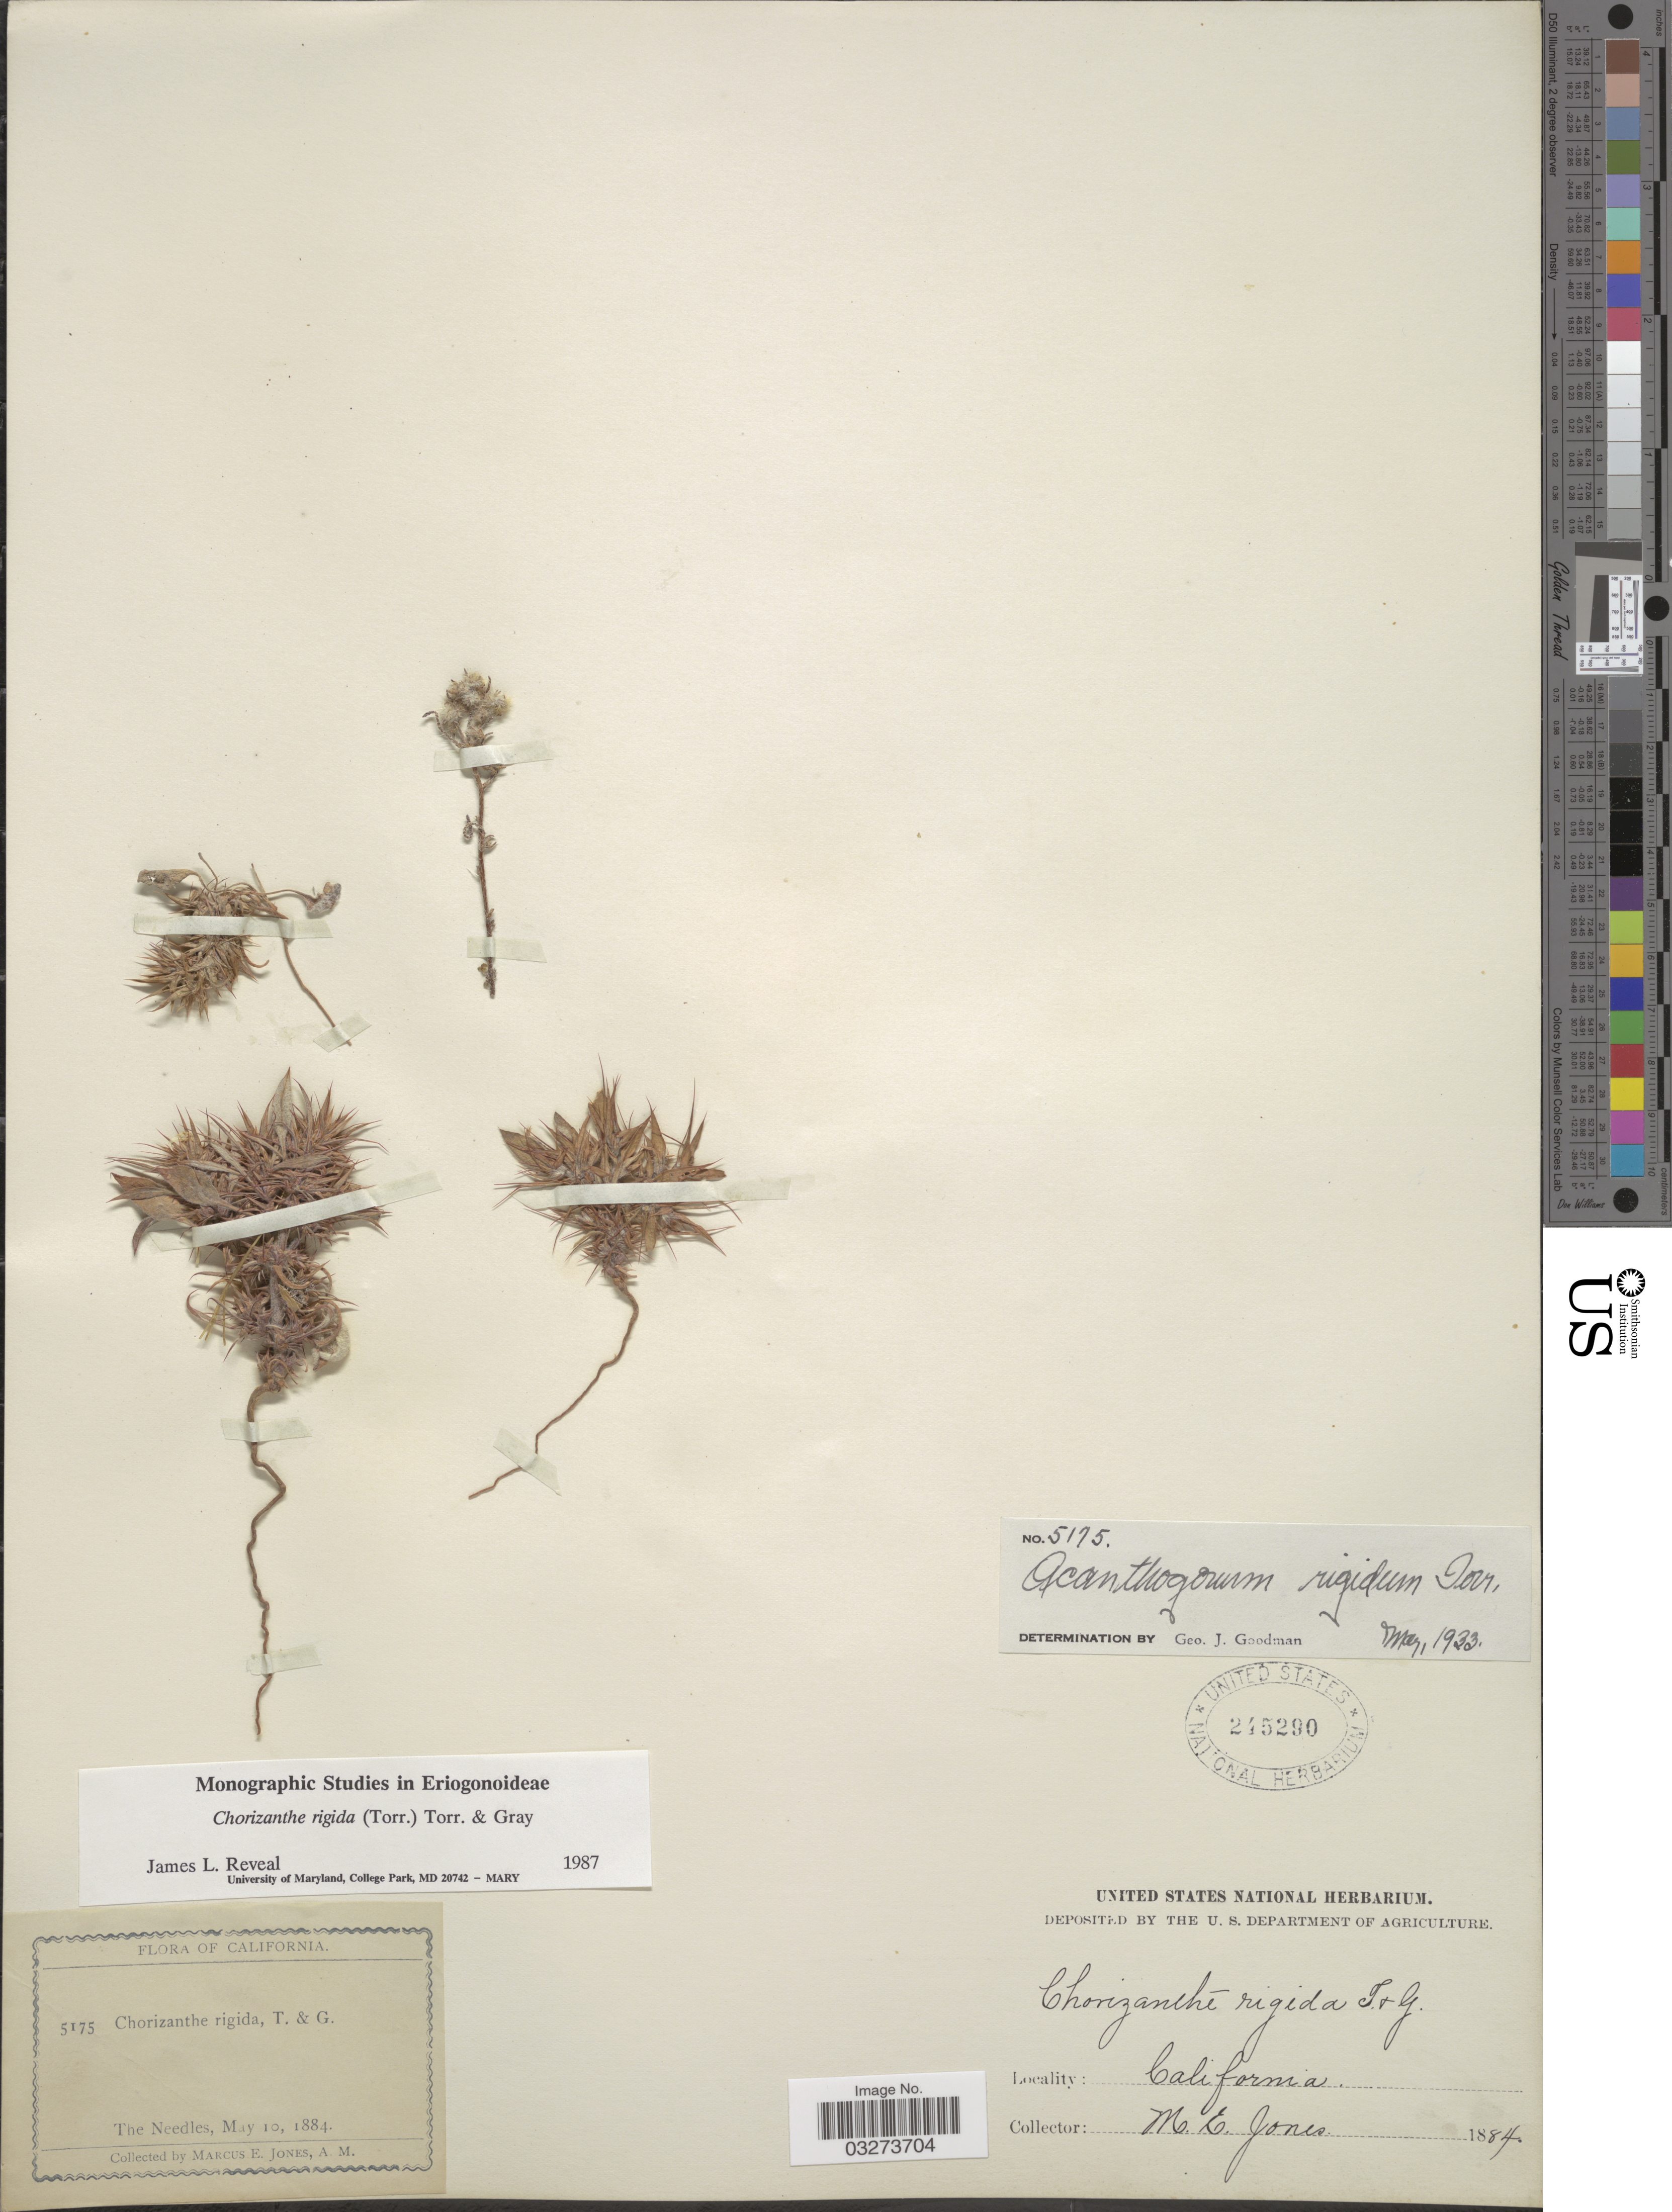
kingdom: Plantae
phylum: Tracheophyta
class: Magnoliopsida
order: Caryophyllales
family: Polygonaceae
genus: Chorizanthe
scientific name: Chorizanthe rigida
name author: (Torr.) Torr. & A. Gray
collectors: M. E. Jones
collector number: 5175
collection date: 1884-05-10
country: United States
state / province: California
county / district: San Bernardino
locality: The Needles.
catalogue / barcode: US 245290